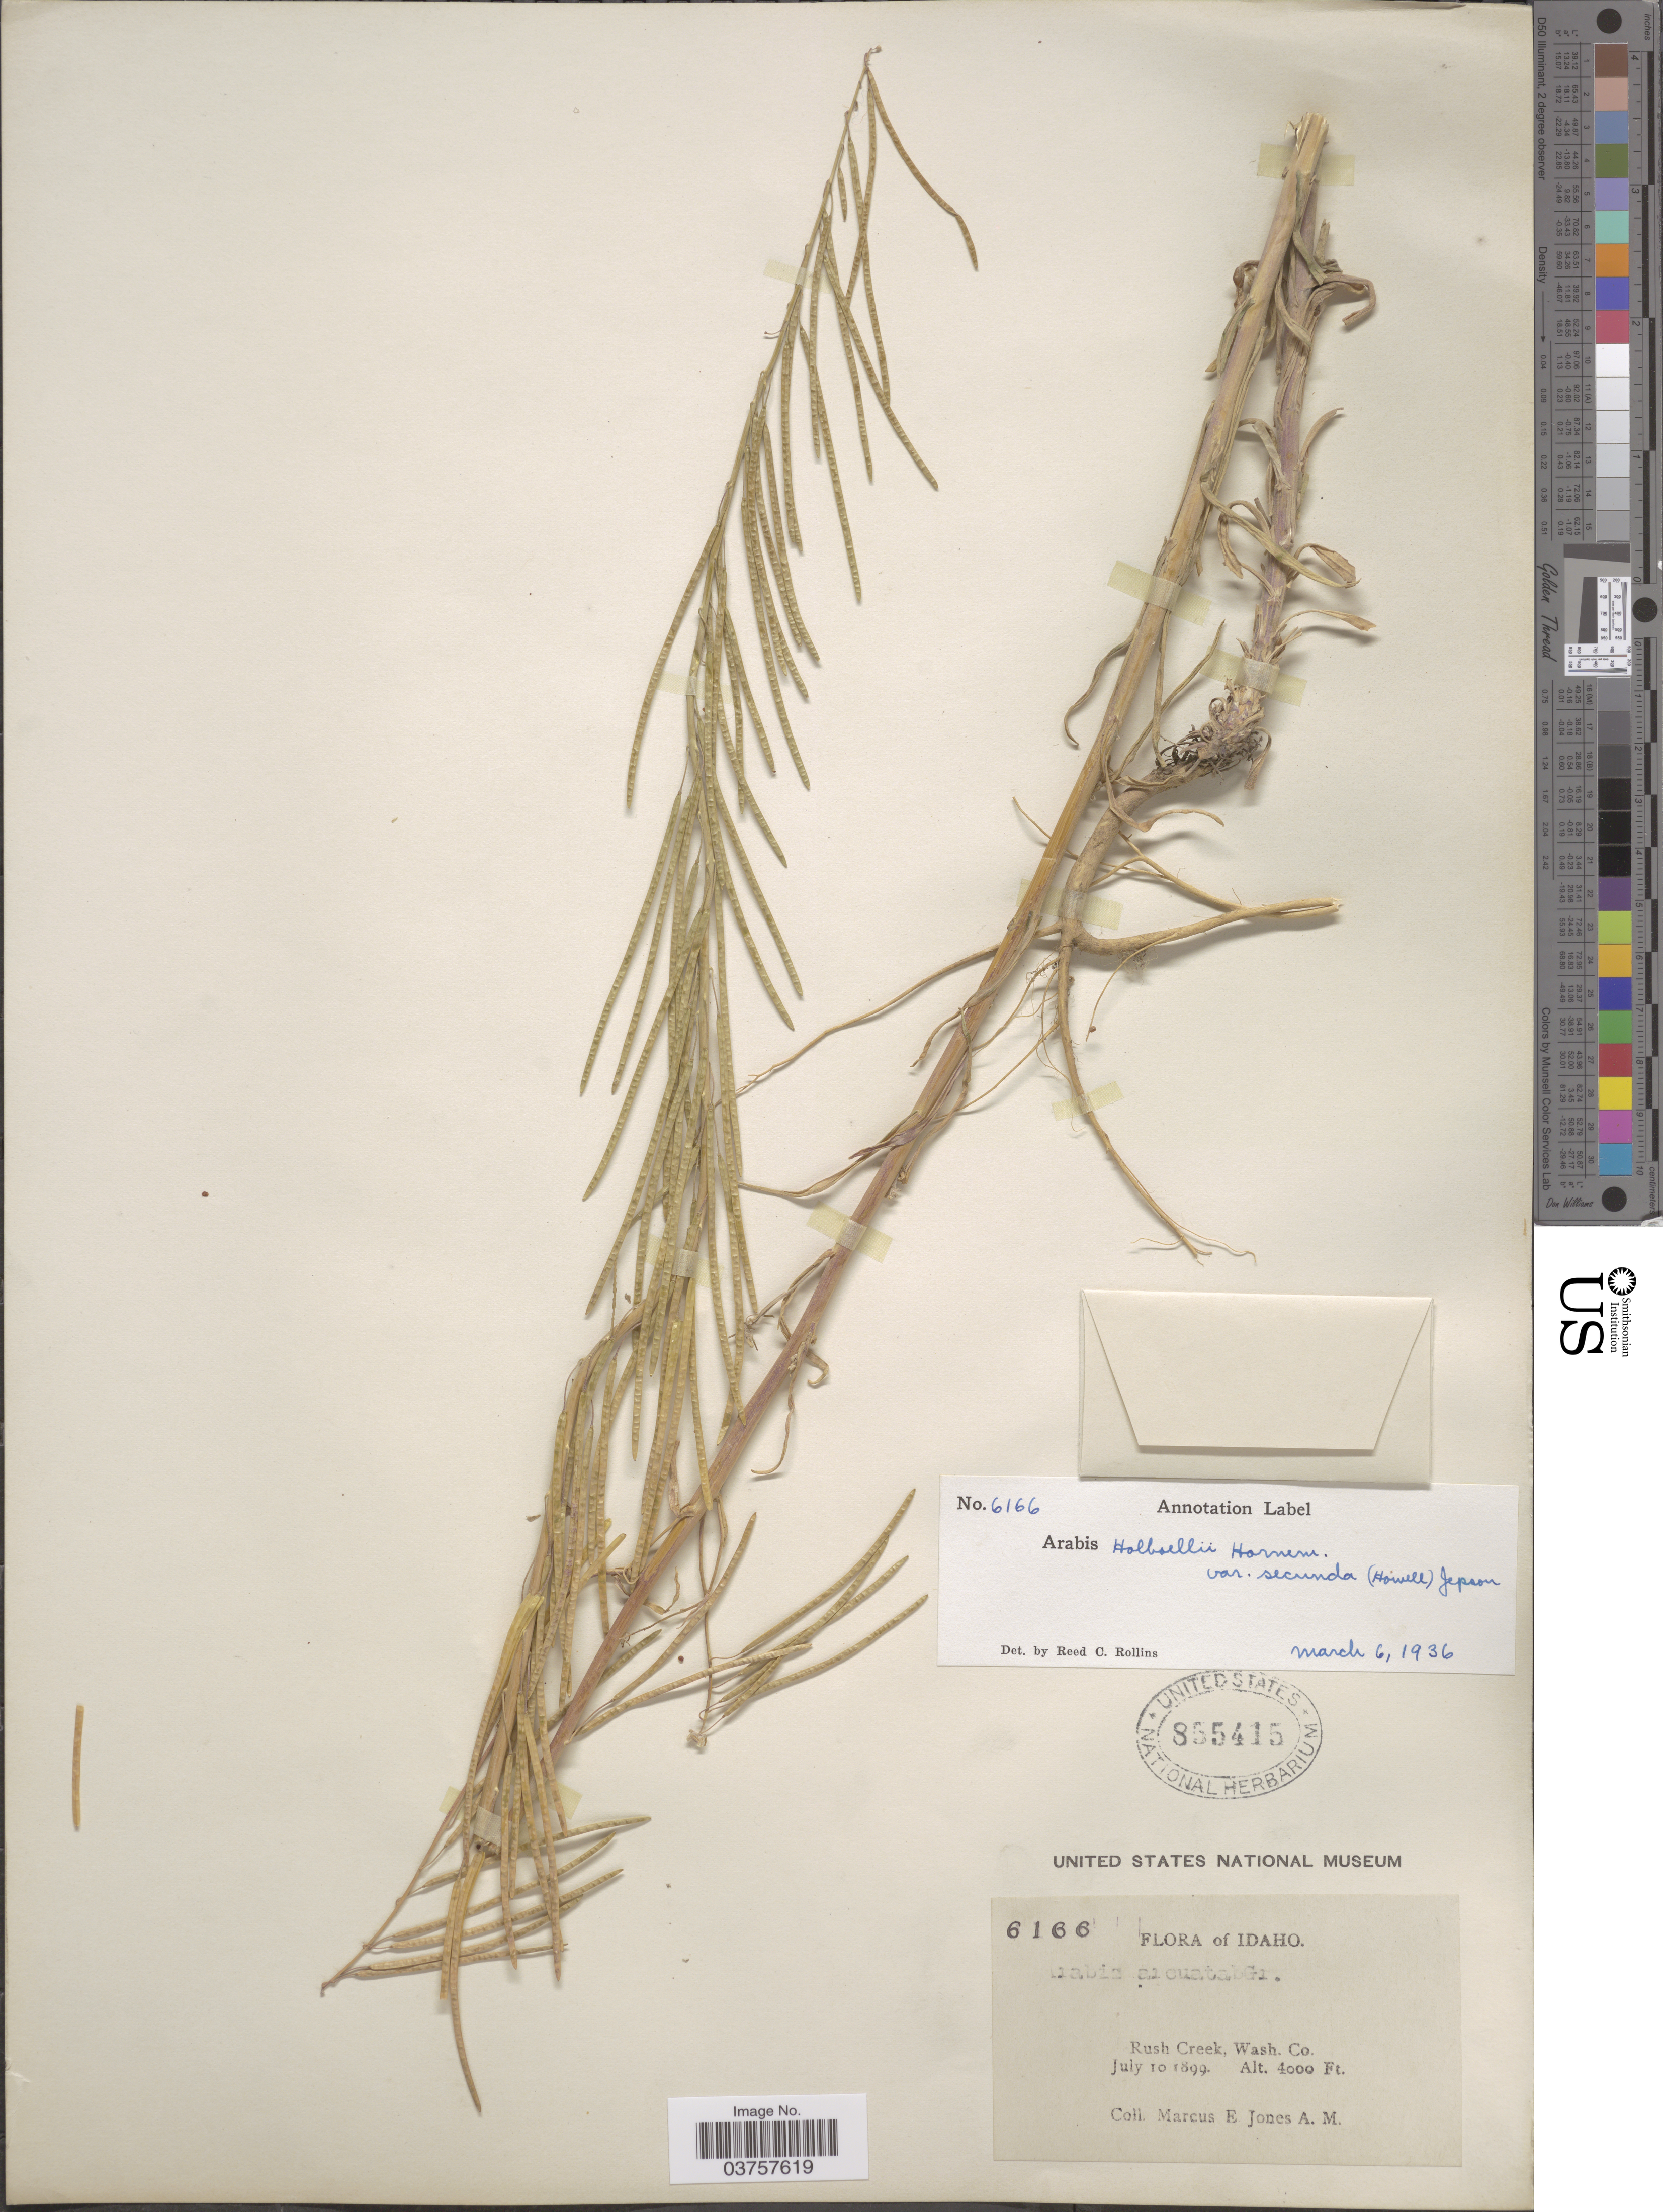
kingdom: Plantae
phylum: Tracheophyta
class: Magnoliopsida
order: Brassicales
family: Brassicaceae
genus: Arabis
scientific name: Arabis holboellii var. retrofracta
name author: Rydb.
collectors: M. E. Jones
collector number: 6166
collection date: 1899-07-10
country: United States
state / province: Idaho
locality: Rush Creek, Wash. Co.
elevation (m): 1219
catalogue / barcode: US 855415